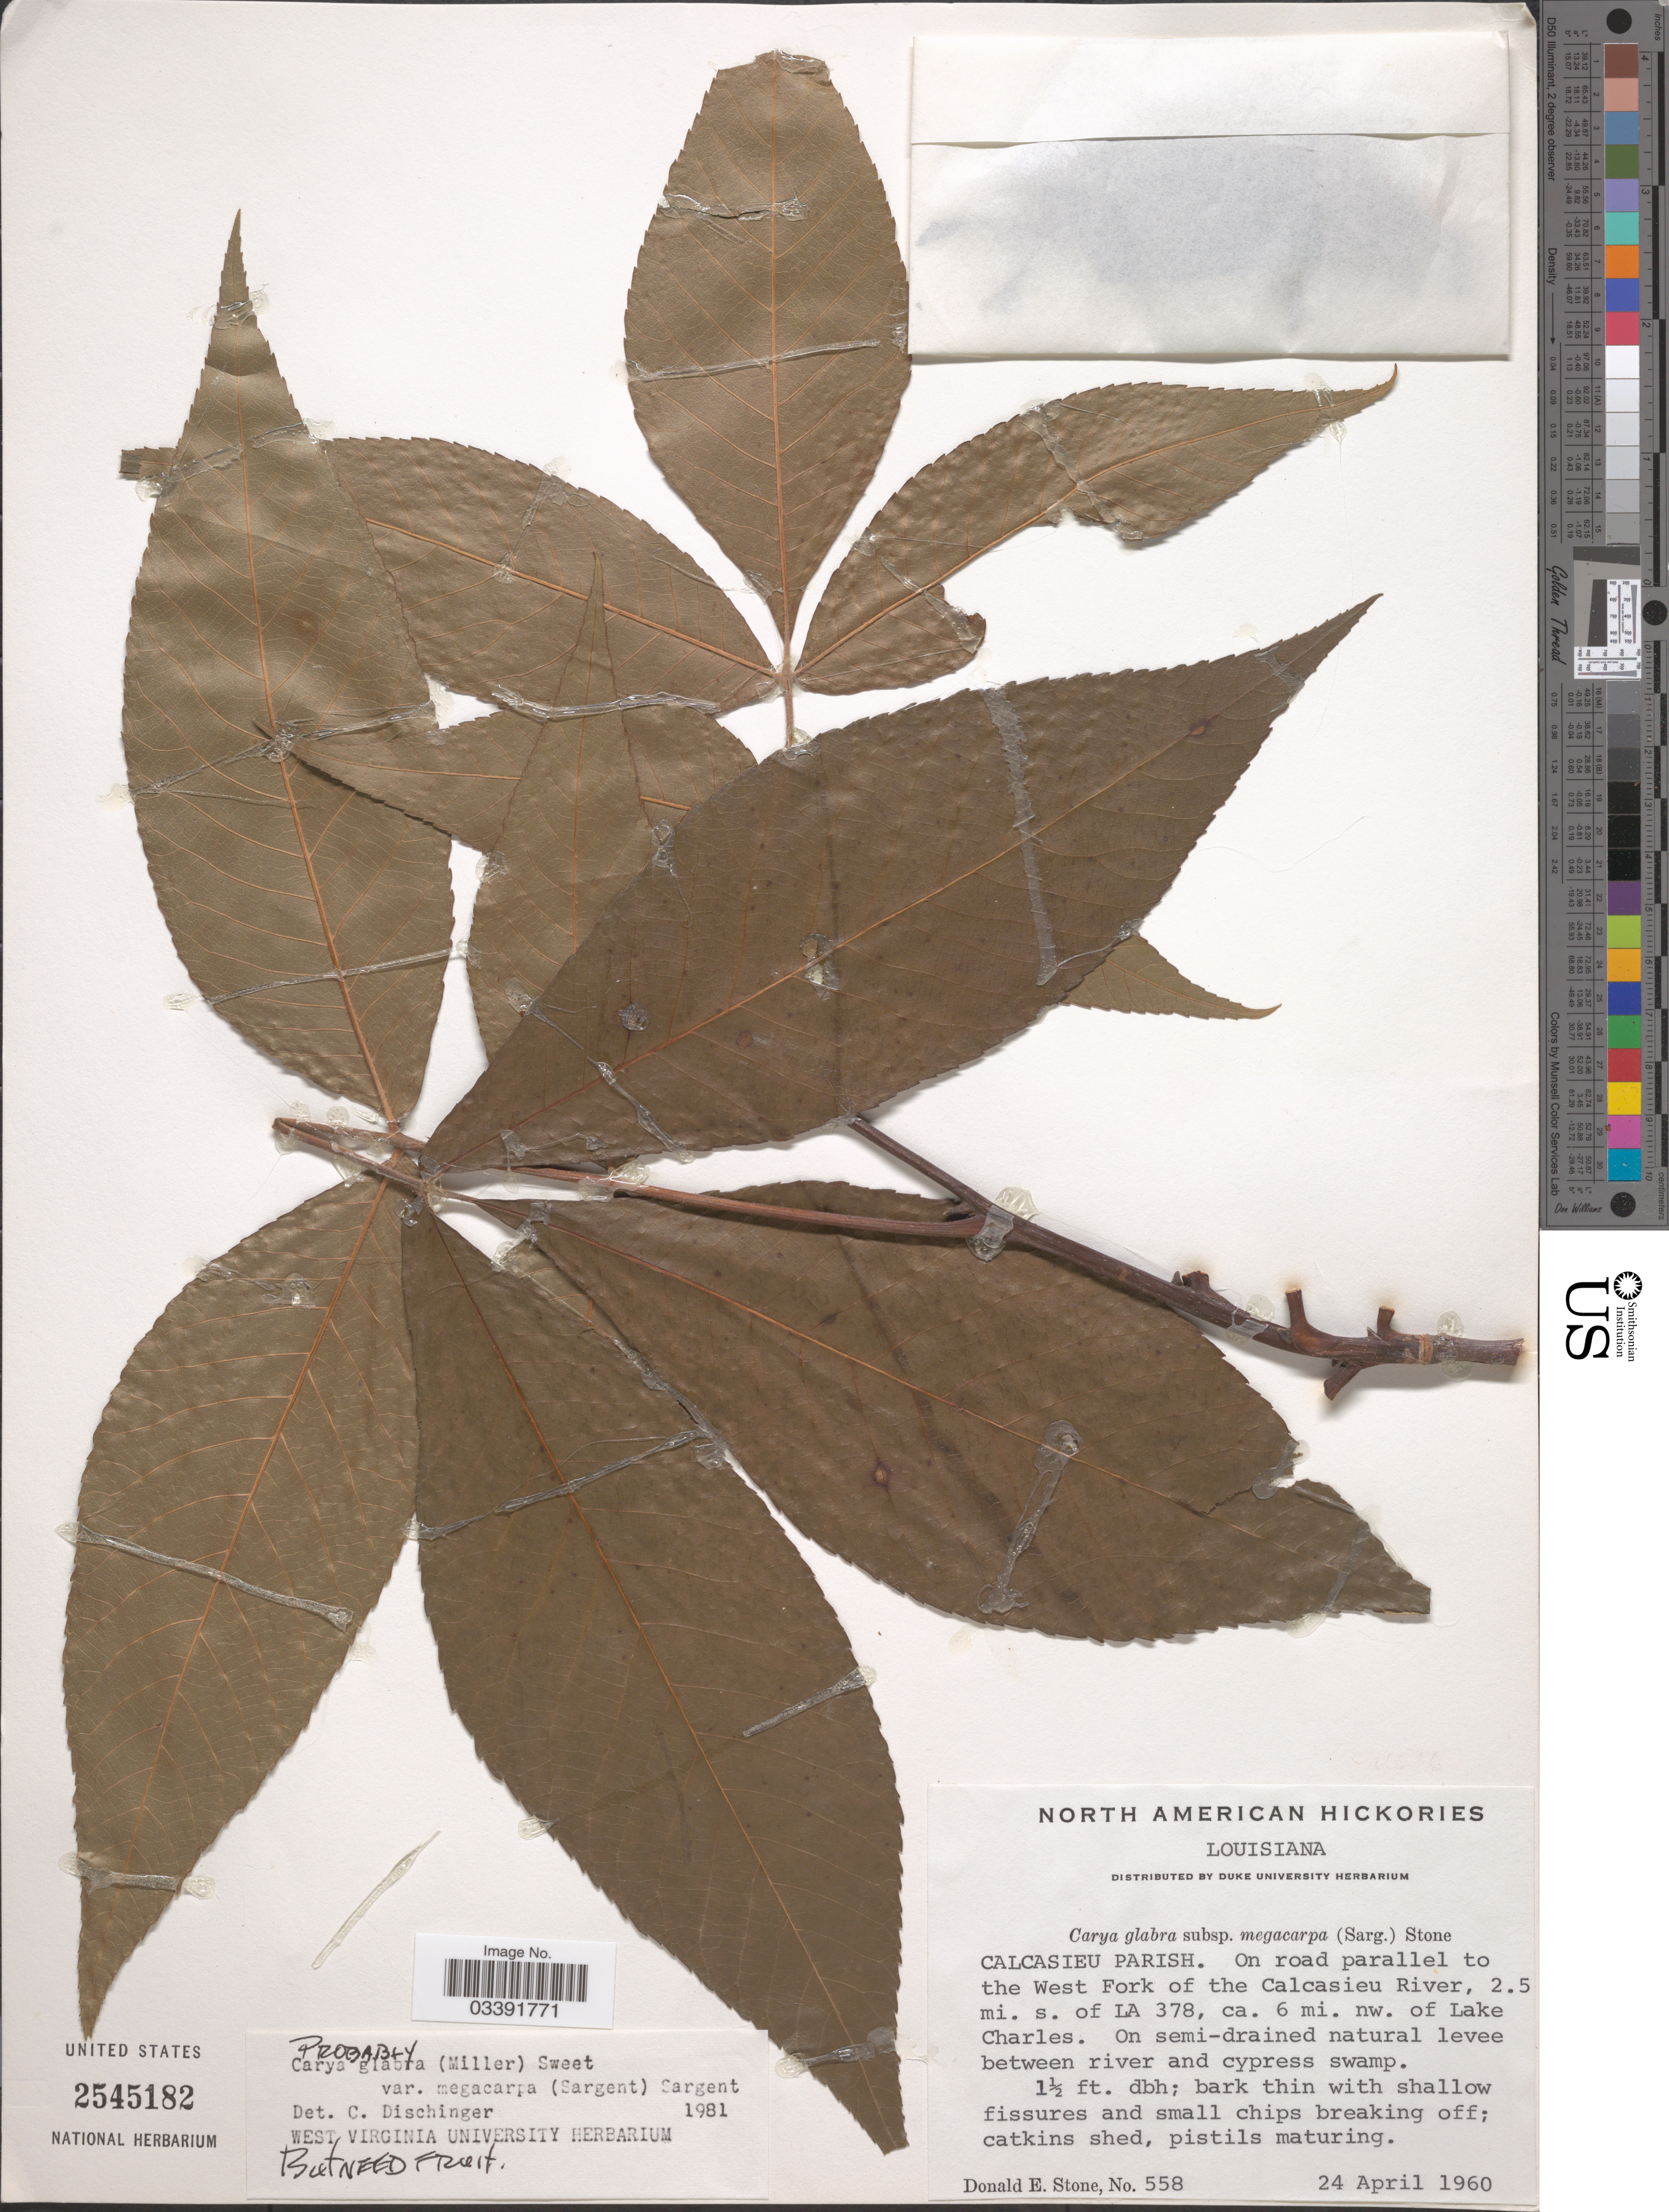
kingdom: Plantae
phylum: Tracheophyta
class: Magnoliopsida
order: Fagales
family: Juglandaceae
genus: Carya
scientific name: Carya glabra var. megacarpa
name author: (Sarg.) Sarg.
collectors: D. Stone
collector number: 558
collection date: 1960-04-24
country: United States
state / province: Louisiana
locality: Calcasieu Parish. On road Parallel to the West Fork of the Calcasieu River, 2.5 mi. s. of LA 378, ca. 6 mi. nw. of Lake Charles.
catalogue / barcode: US 2545182